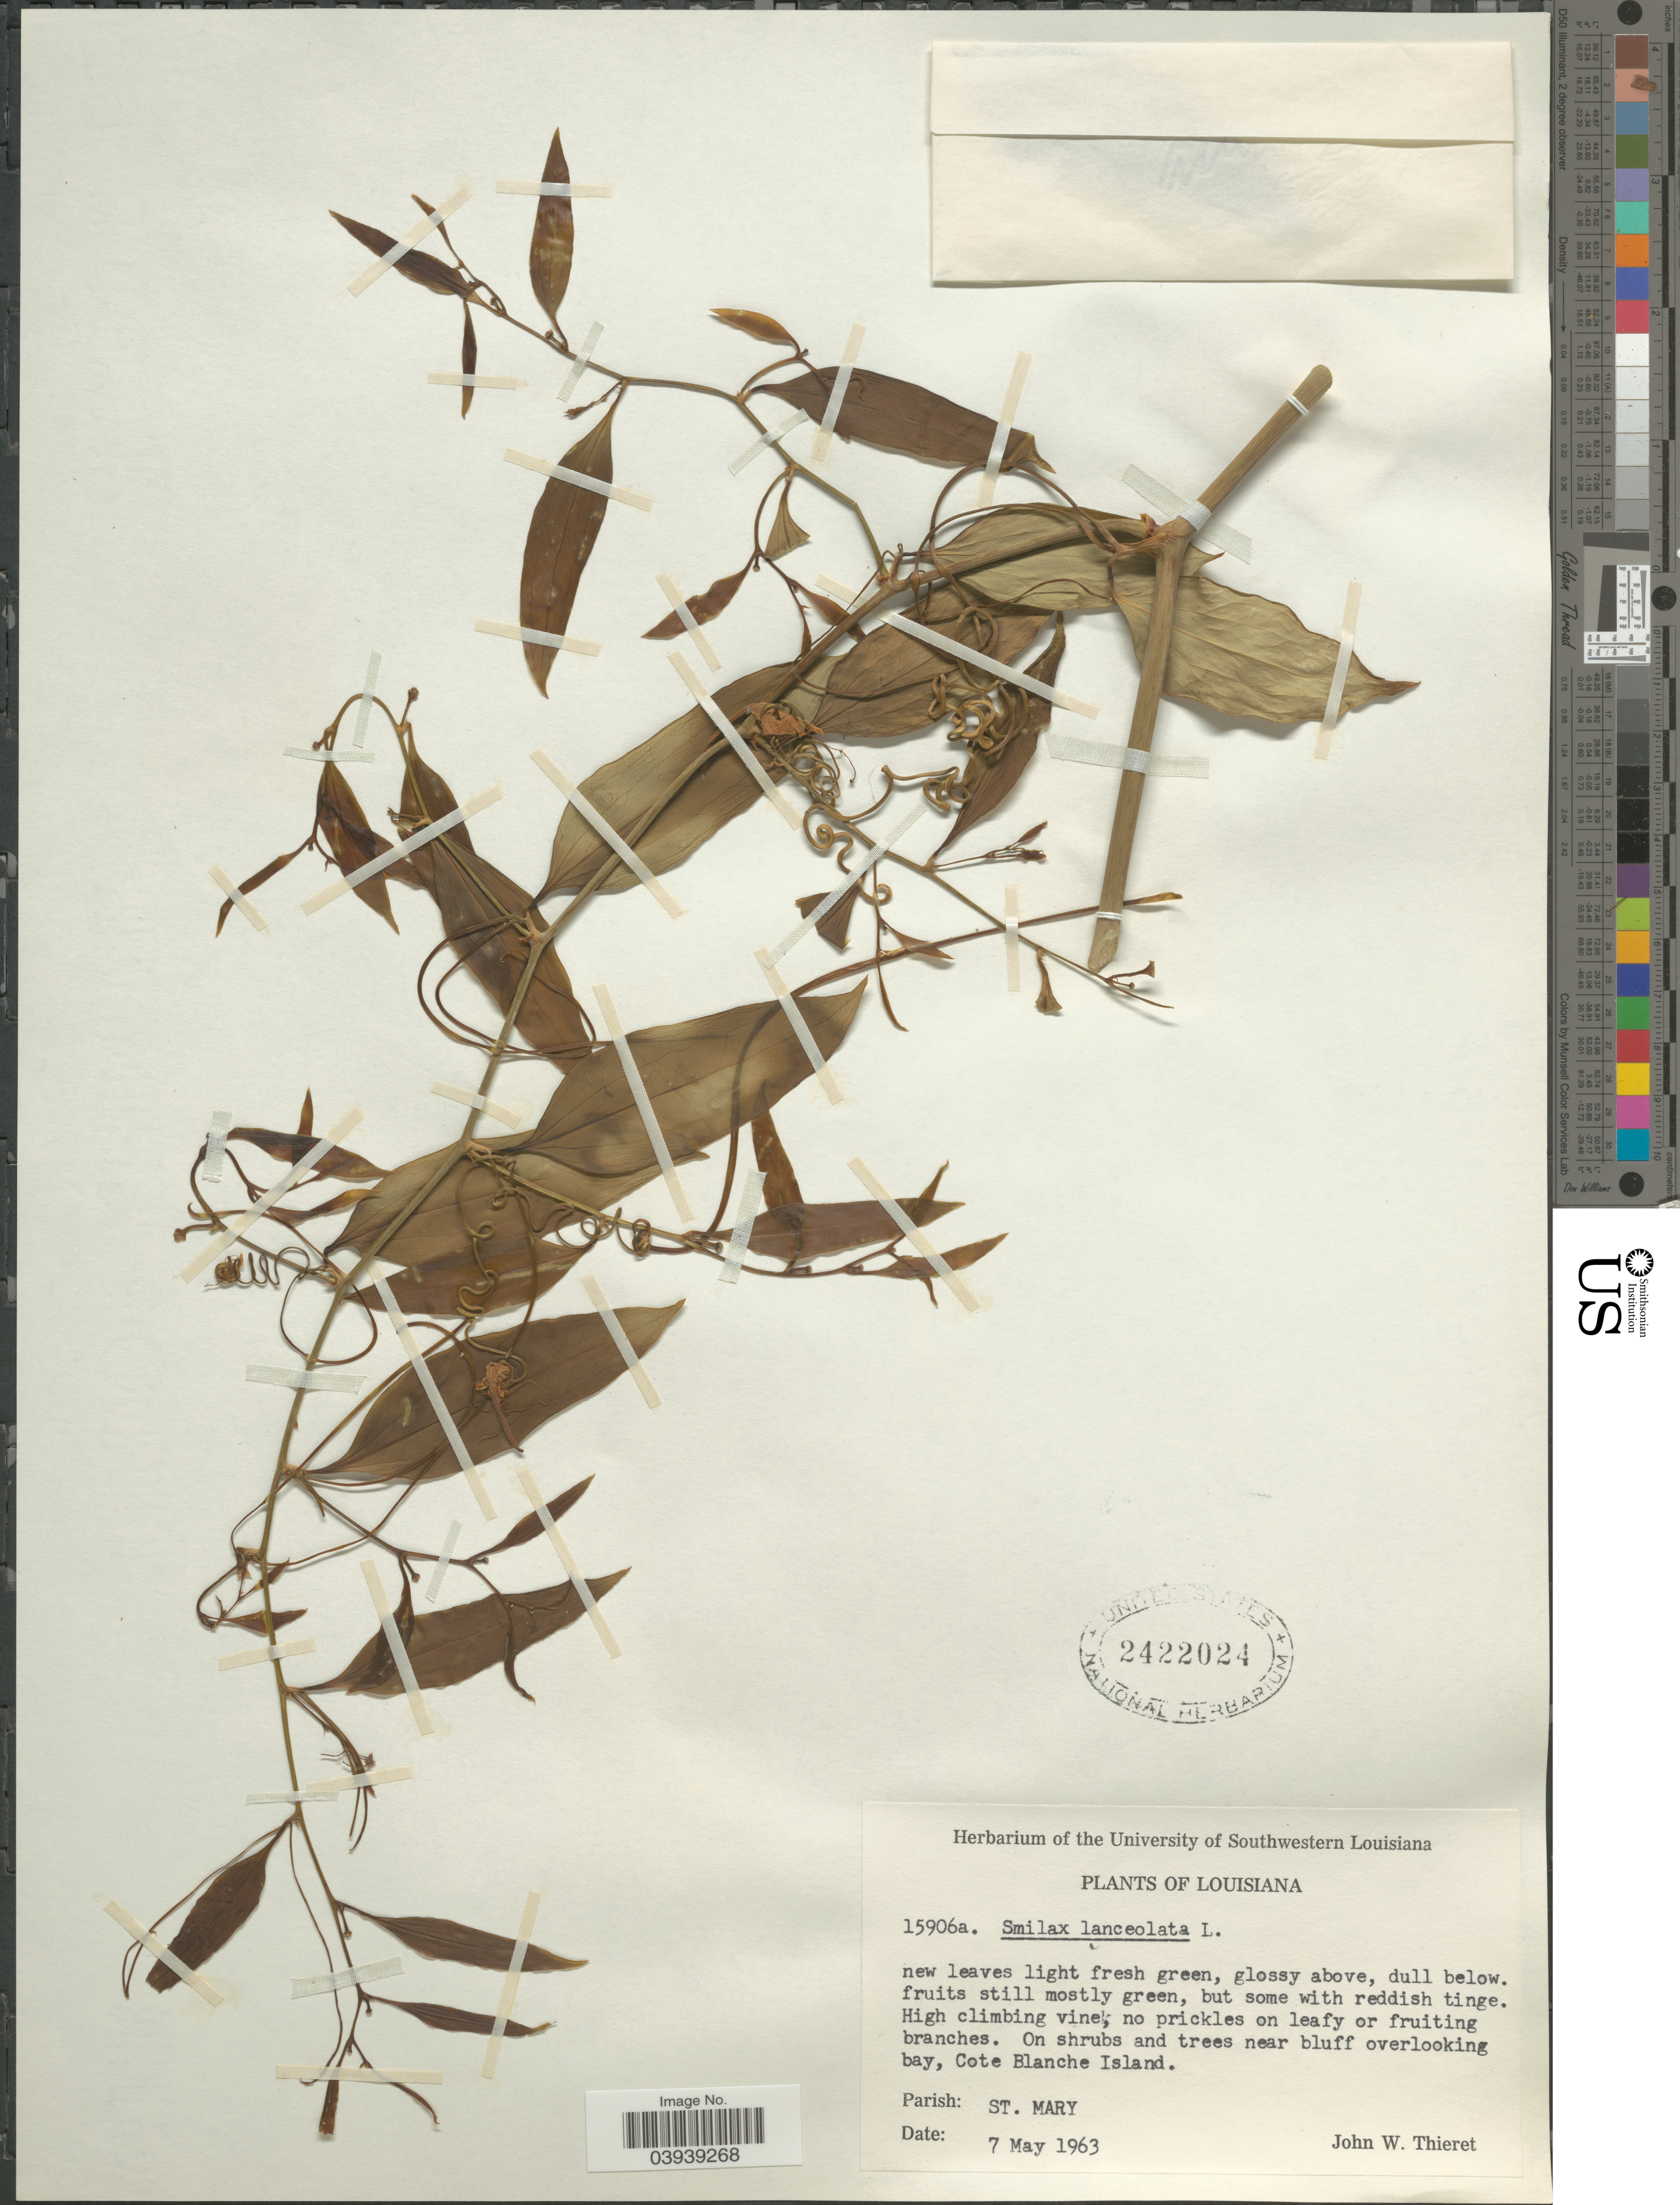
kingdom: Plantae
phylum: Tracheophyta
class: Liliopsida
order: Liliales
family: Smilacaceae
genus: Smilax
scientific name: Smilax smallii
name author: Morong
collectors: J. W. Thieret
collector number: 15906a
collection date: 1963-05-07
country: United States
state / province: Louisiana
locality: On shrubs and trees near bluff overlooking bay, Cote Blanche Island. Parish: St. Mary.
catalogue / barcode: US 2422024